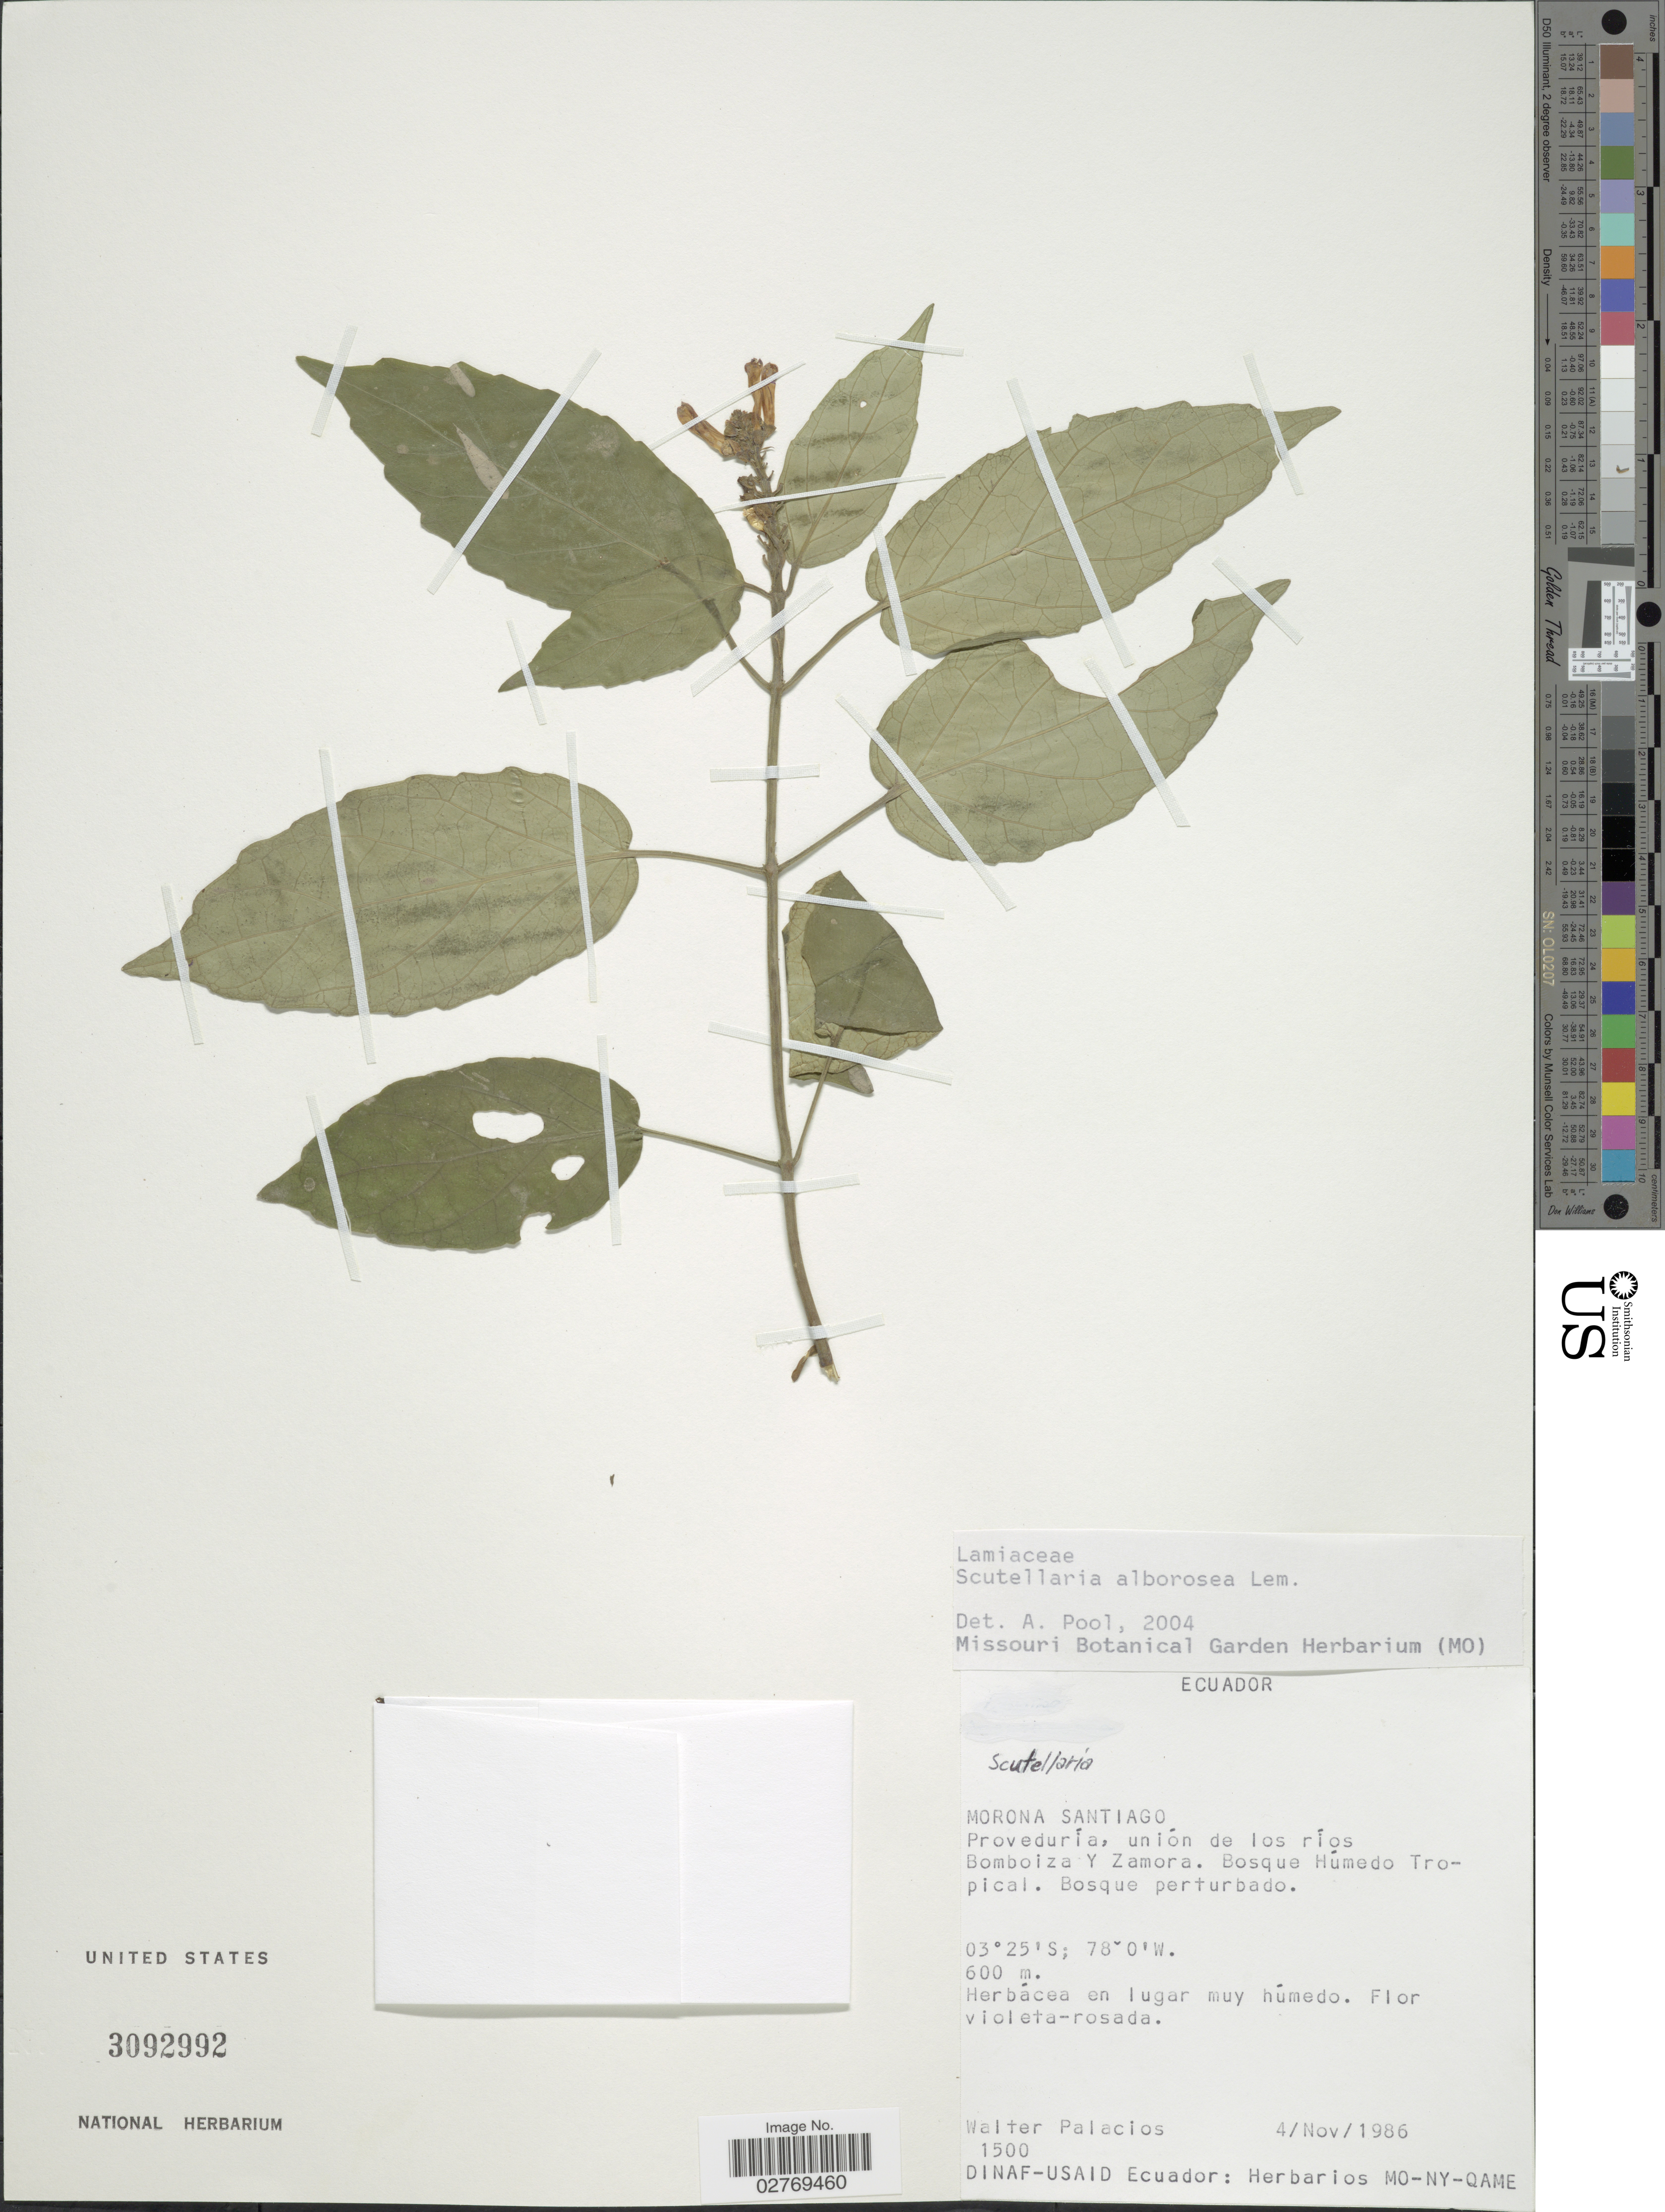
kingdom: Plantae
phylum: Tracheophyta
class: Magnoliopsida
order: Lamiales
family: Lamiaceae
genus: Scutellaria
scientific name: Scutellaria alborosea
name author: Lem.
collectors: W. Palacios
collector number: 1500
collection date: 1986-11-04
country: Ecuador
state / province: Morona-Santiago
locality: Proveduría, unión de los ríos Bomboiza Y Zamora. Bosque Húmedo Tropical.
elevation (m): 600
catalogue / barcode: US 3092992